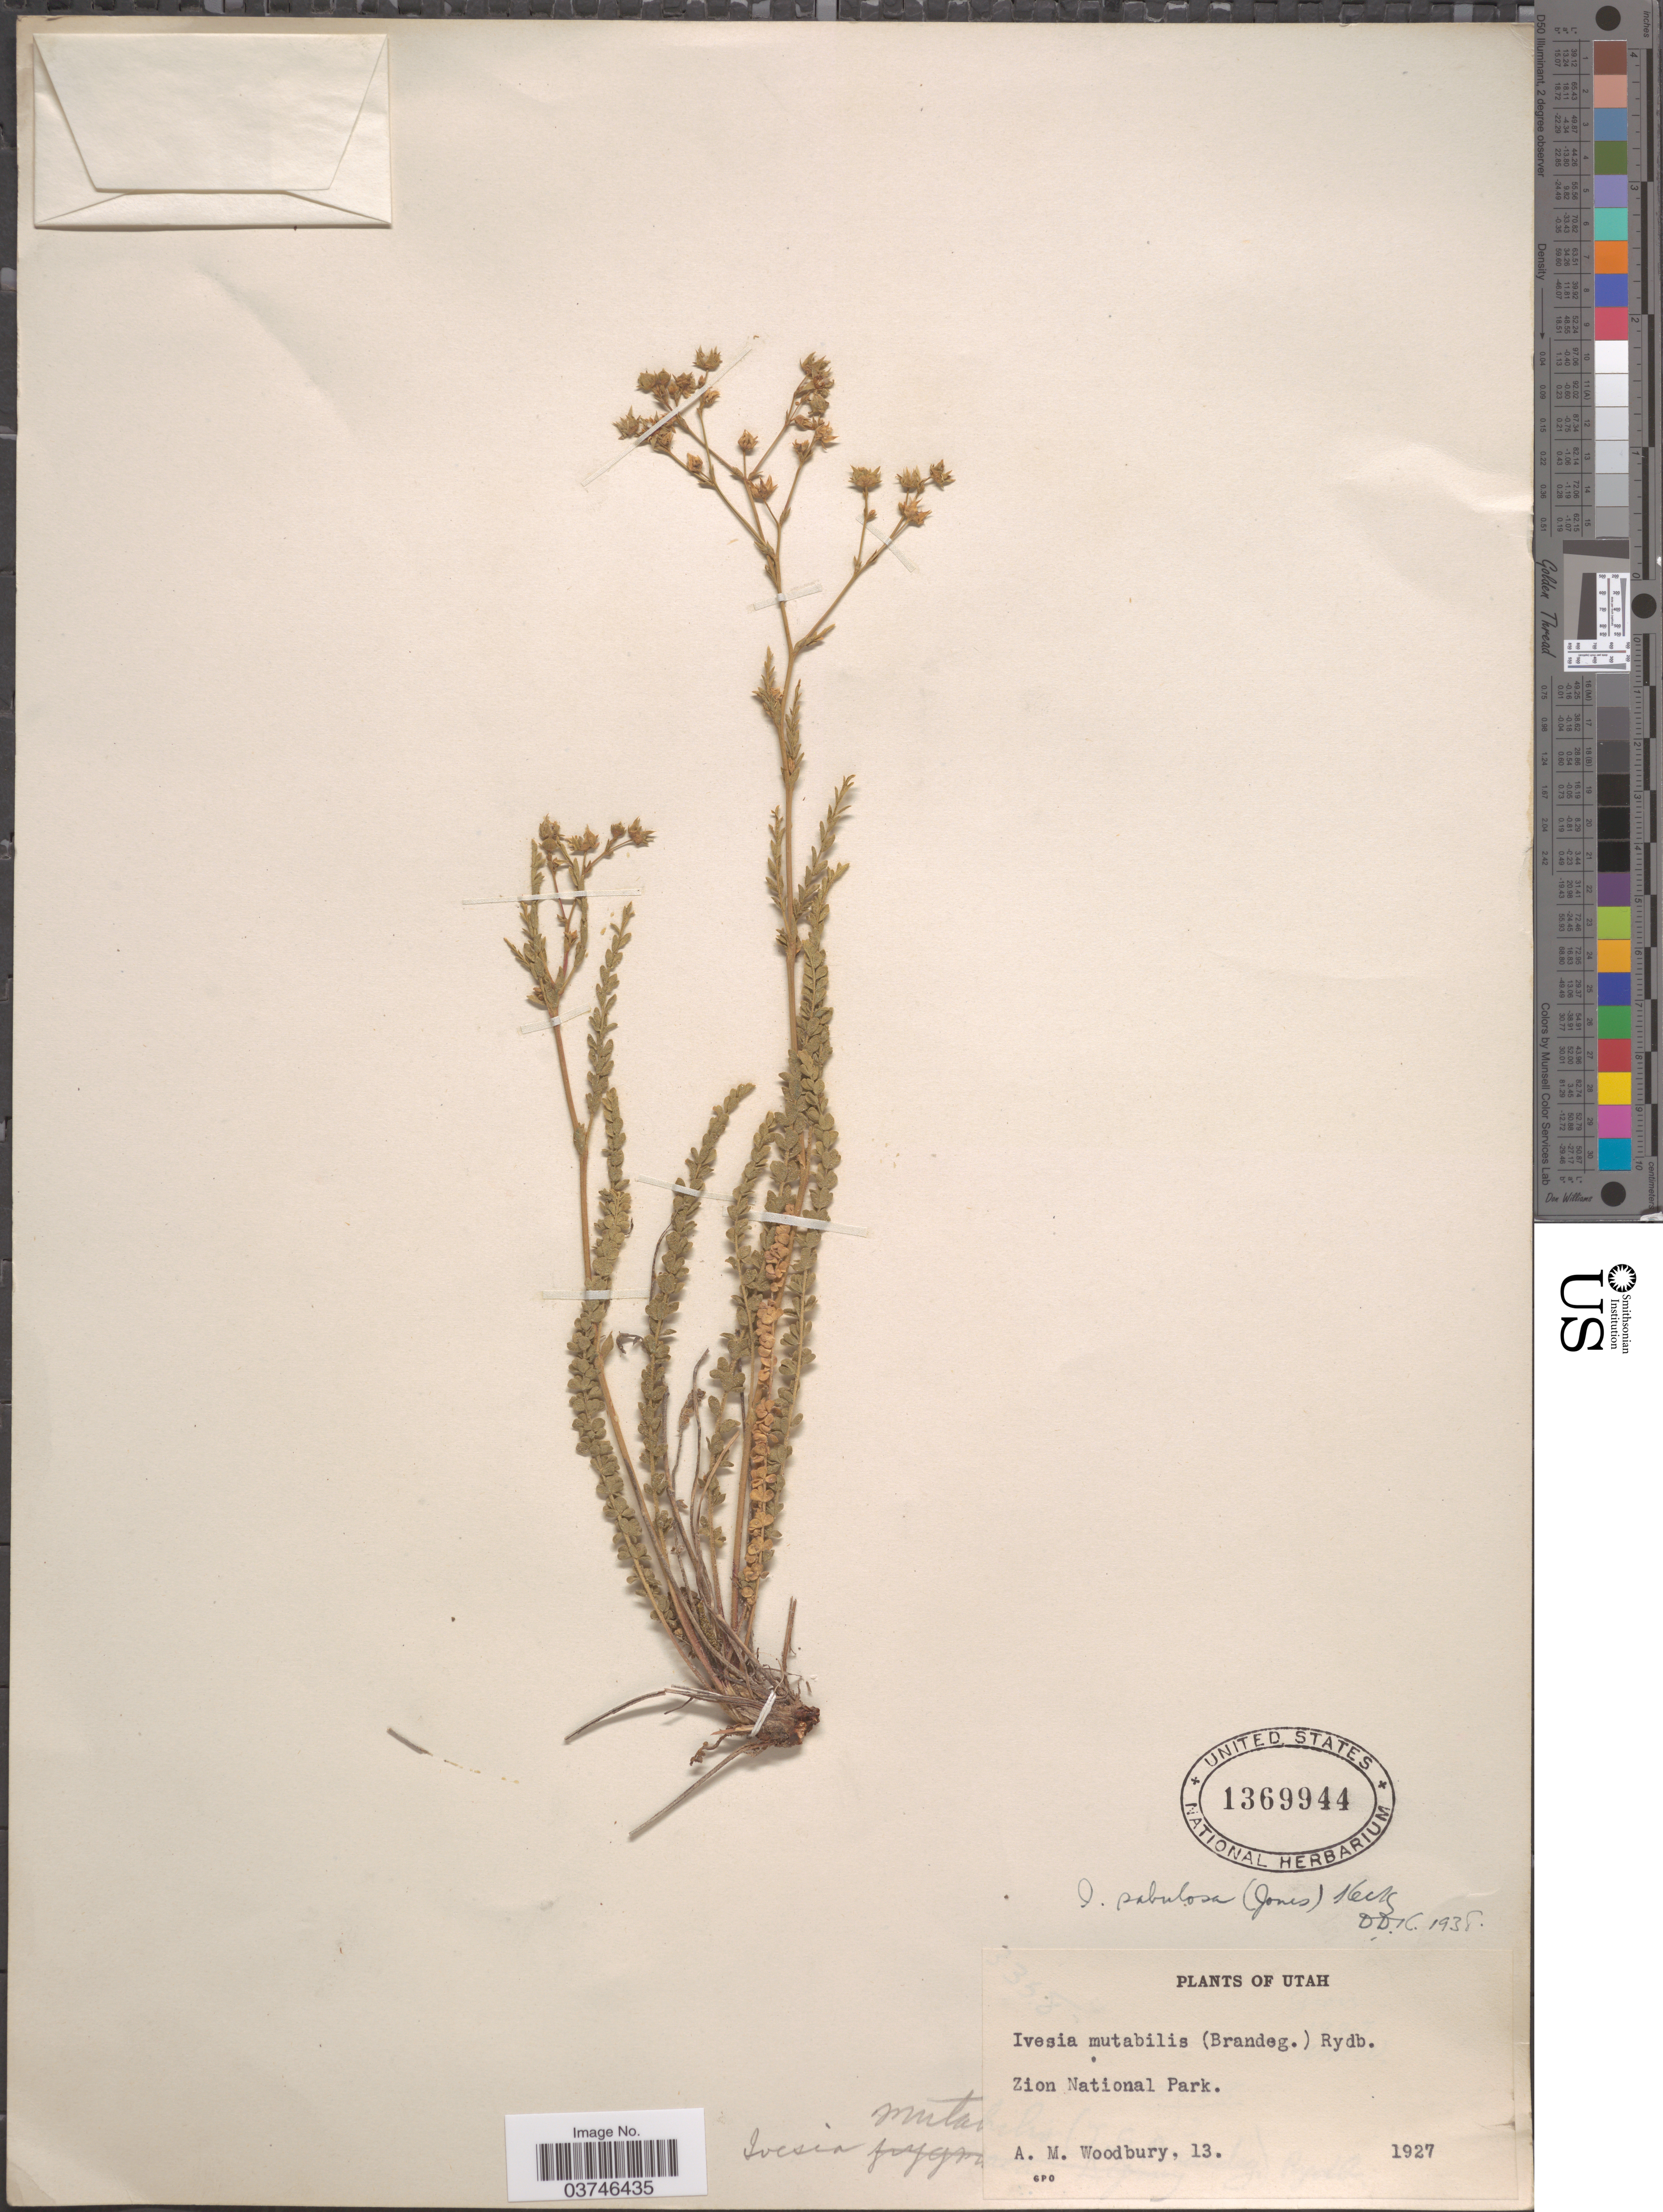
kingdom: Plantae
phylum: Tracheophyta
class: Magnoliopsida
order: Rosales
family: Rosaceae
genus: Potentilla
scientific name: Potentilla sabulosa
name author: M.E. Jones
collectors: A. M. Woodbury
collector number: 13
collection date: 1927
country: United States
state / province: Utah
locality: Zion National Park.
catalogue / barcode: US 1369944